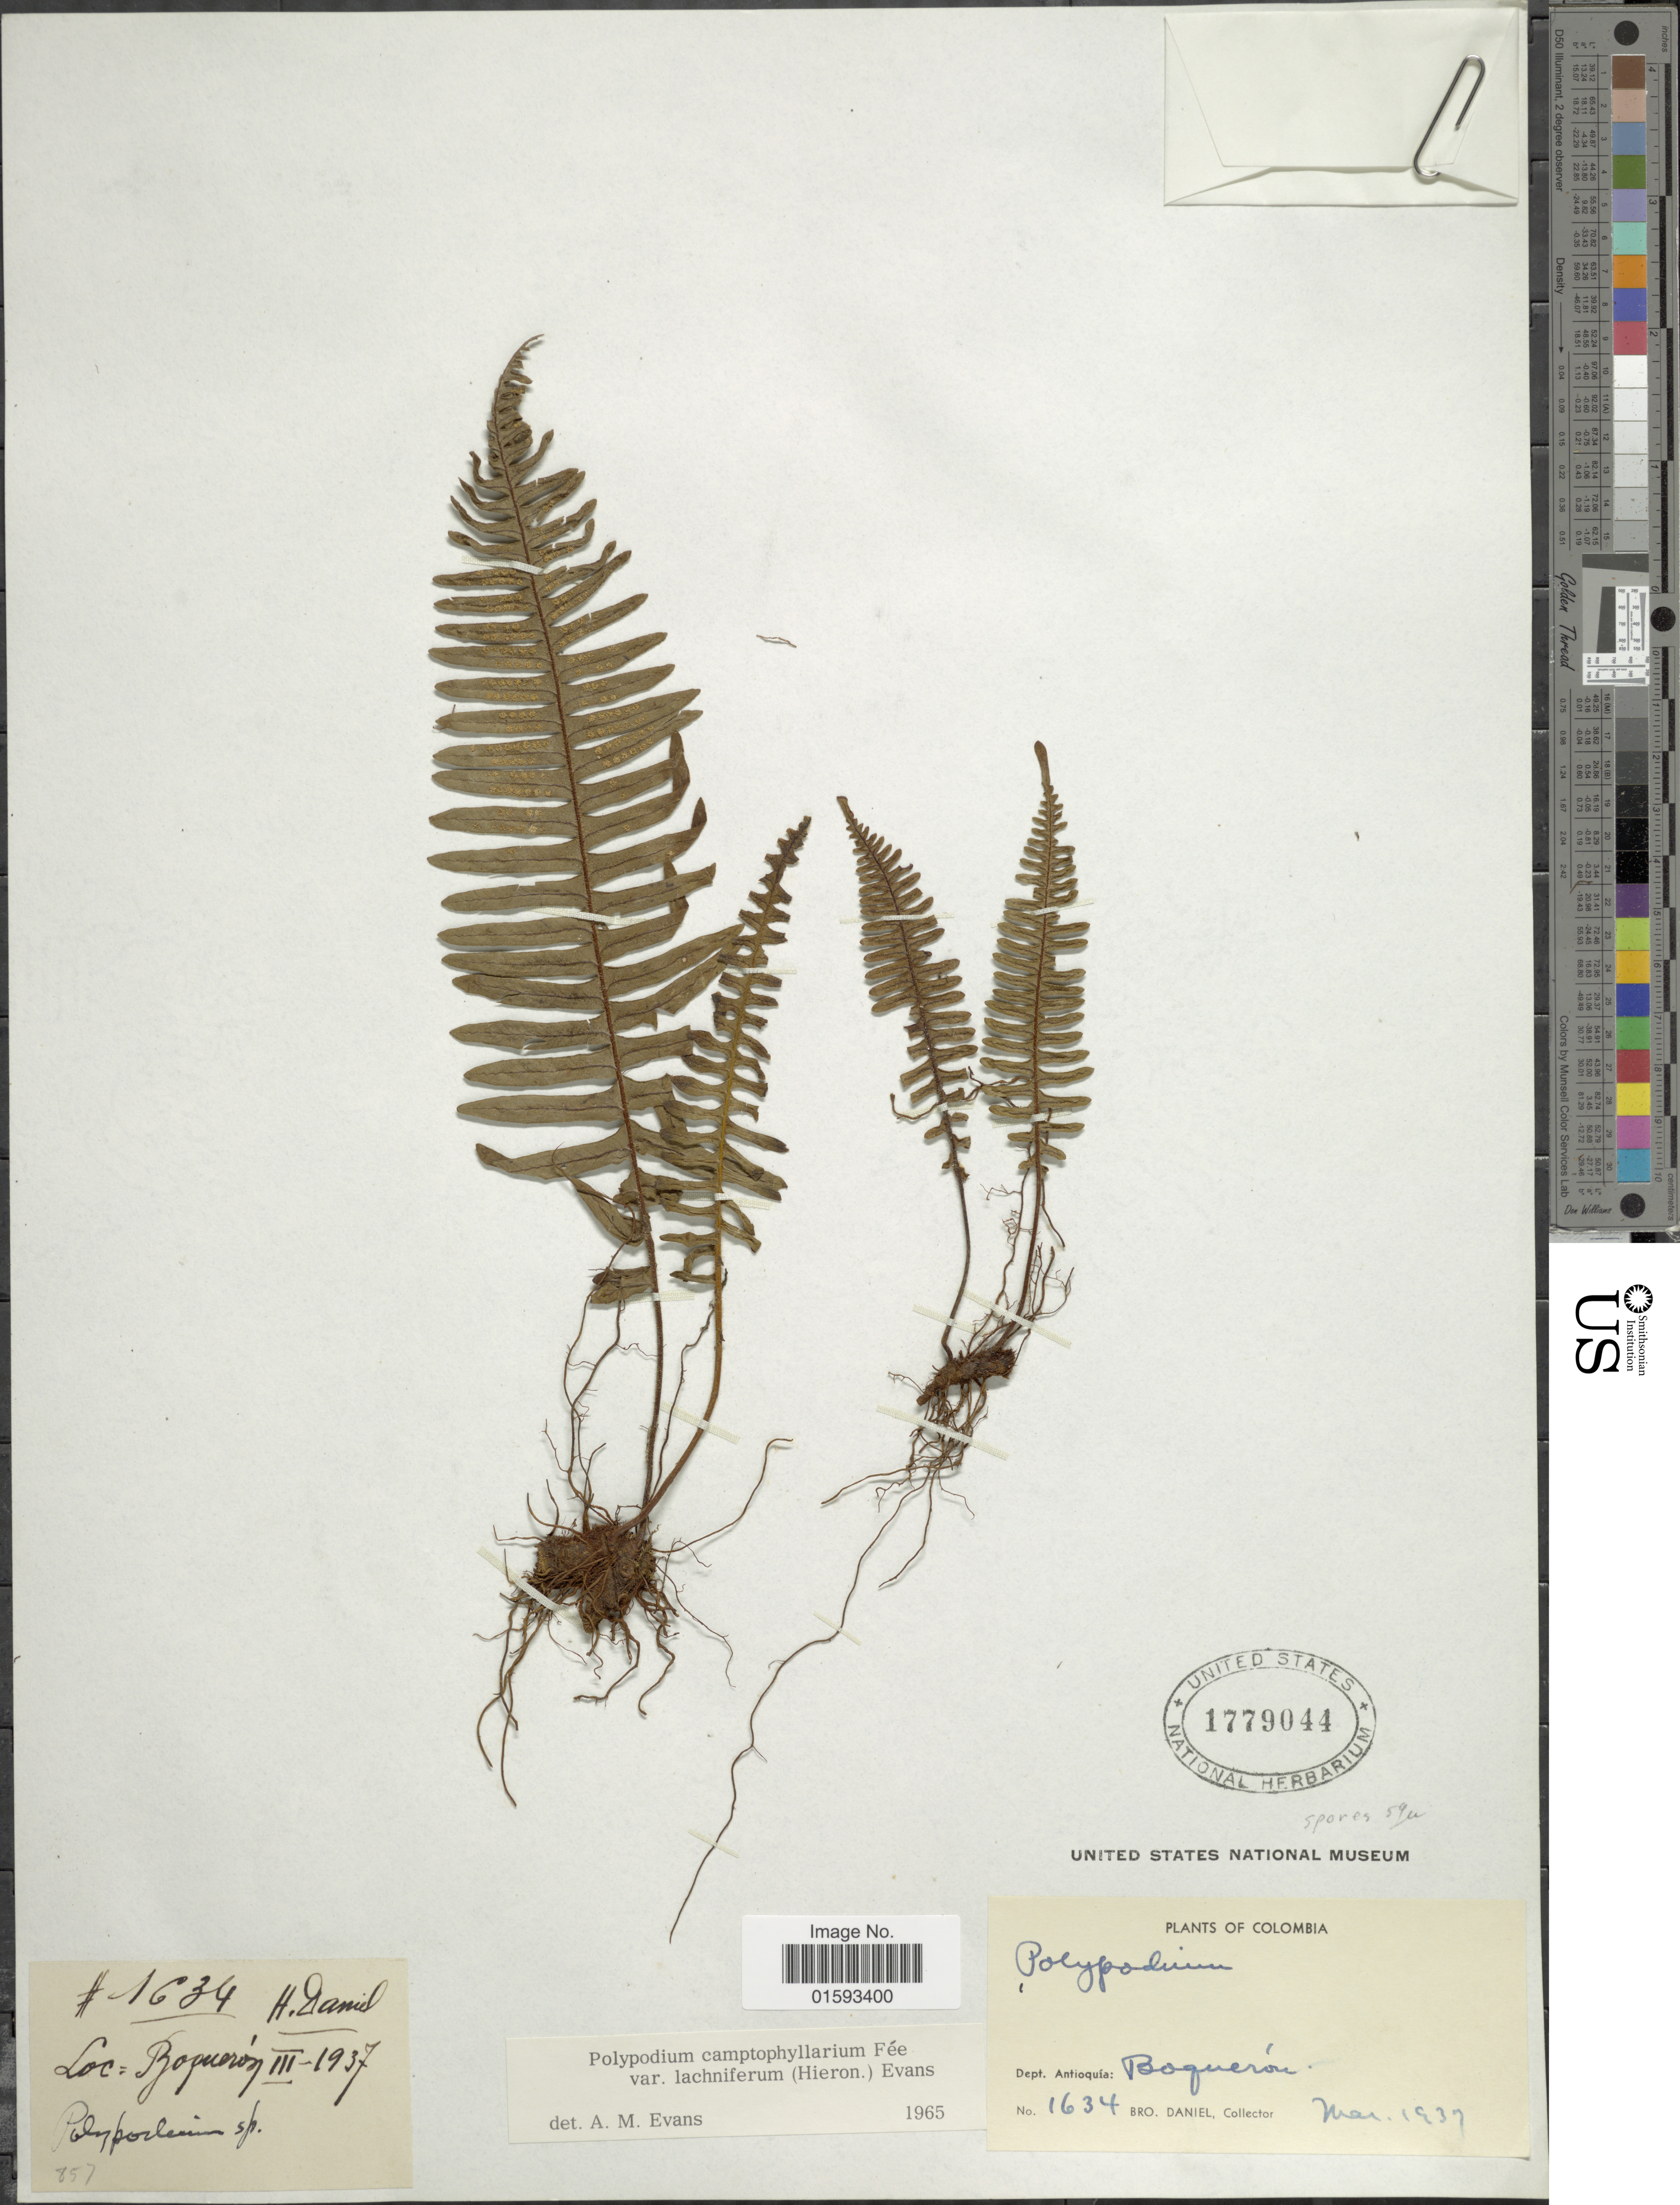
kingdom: Plantae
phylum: Tracheophyta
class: Polypodiopsida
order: Polypodiales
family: Polypodiaceae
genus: Pecluma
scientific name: Pecluma camptophyllaria var. lachnifera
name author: (Hieron.) Lellinger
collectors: Bro. Daniel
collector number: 1634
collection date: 1937-03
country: Colombia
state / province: Antioquia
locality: Bogueron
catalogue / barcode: US 1779044